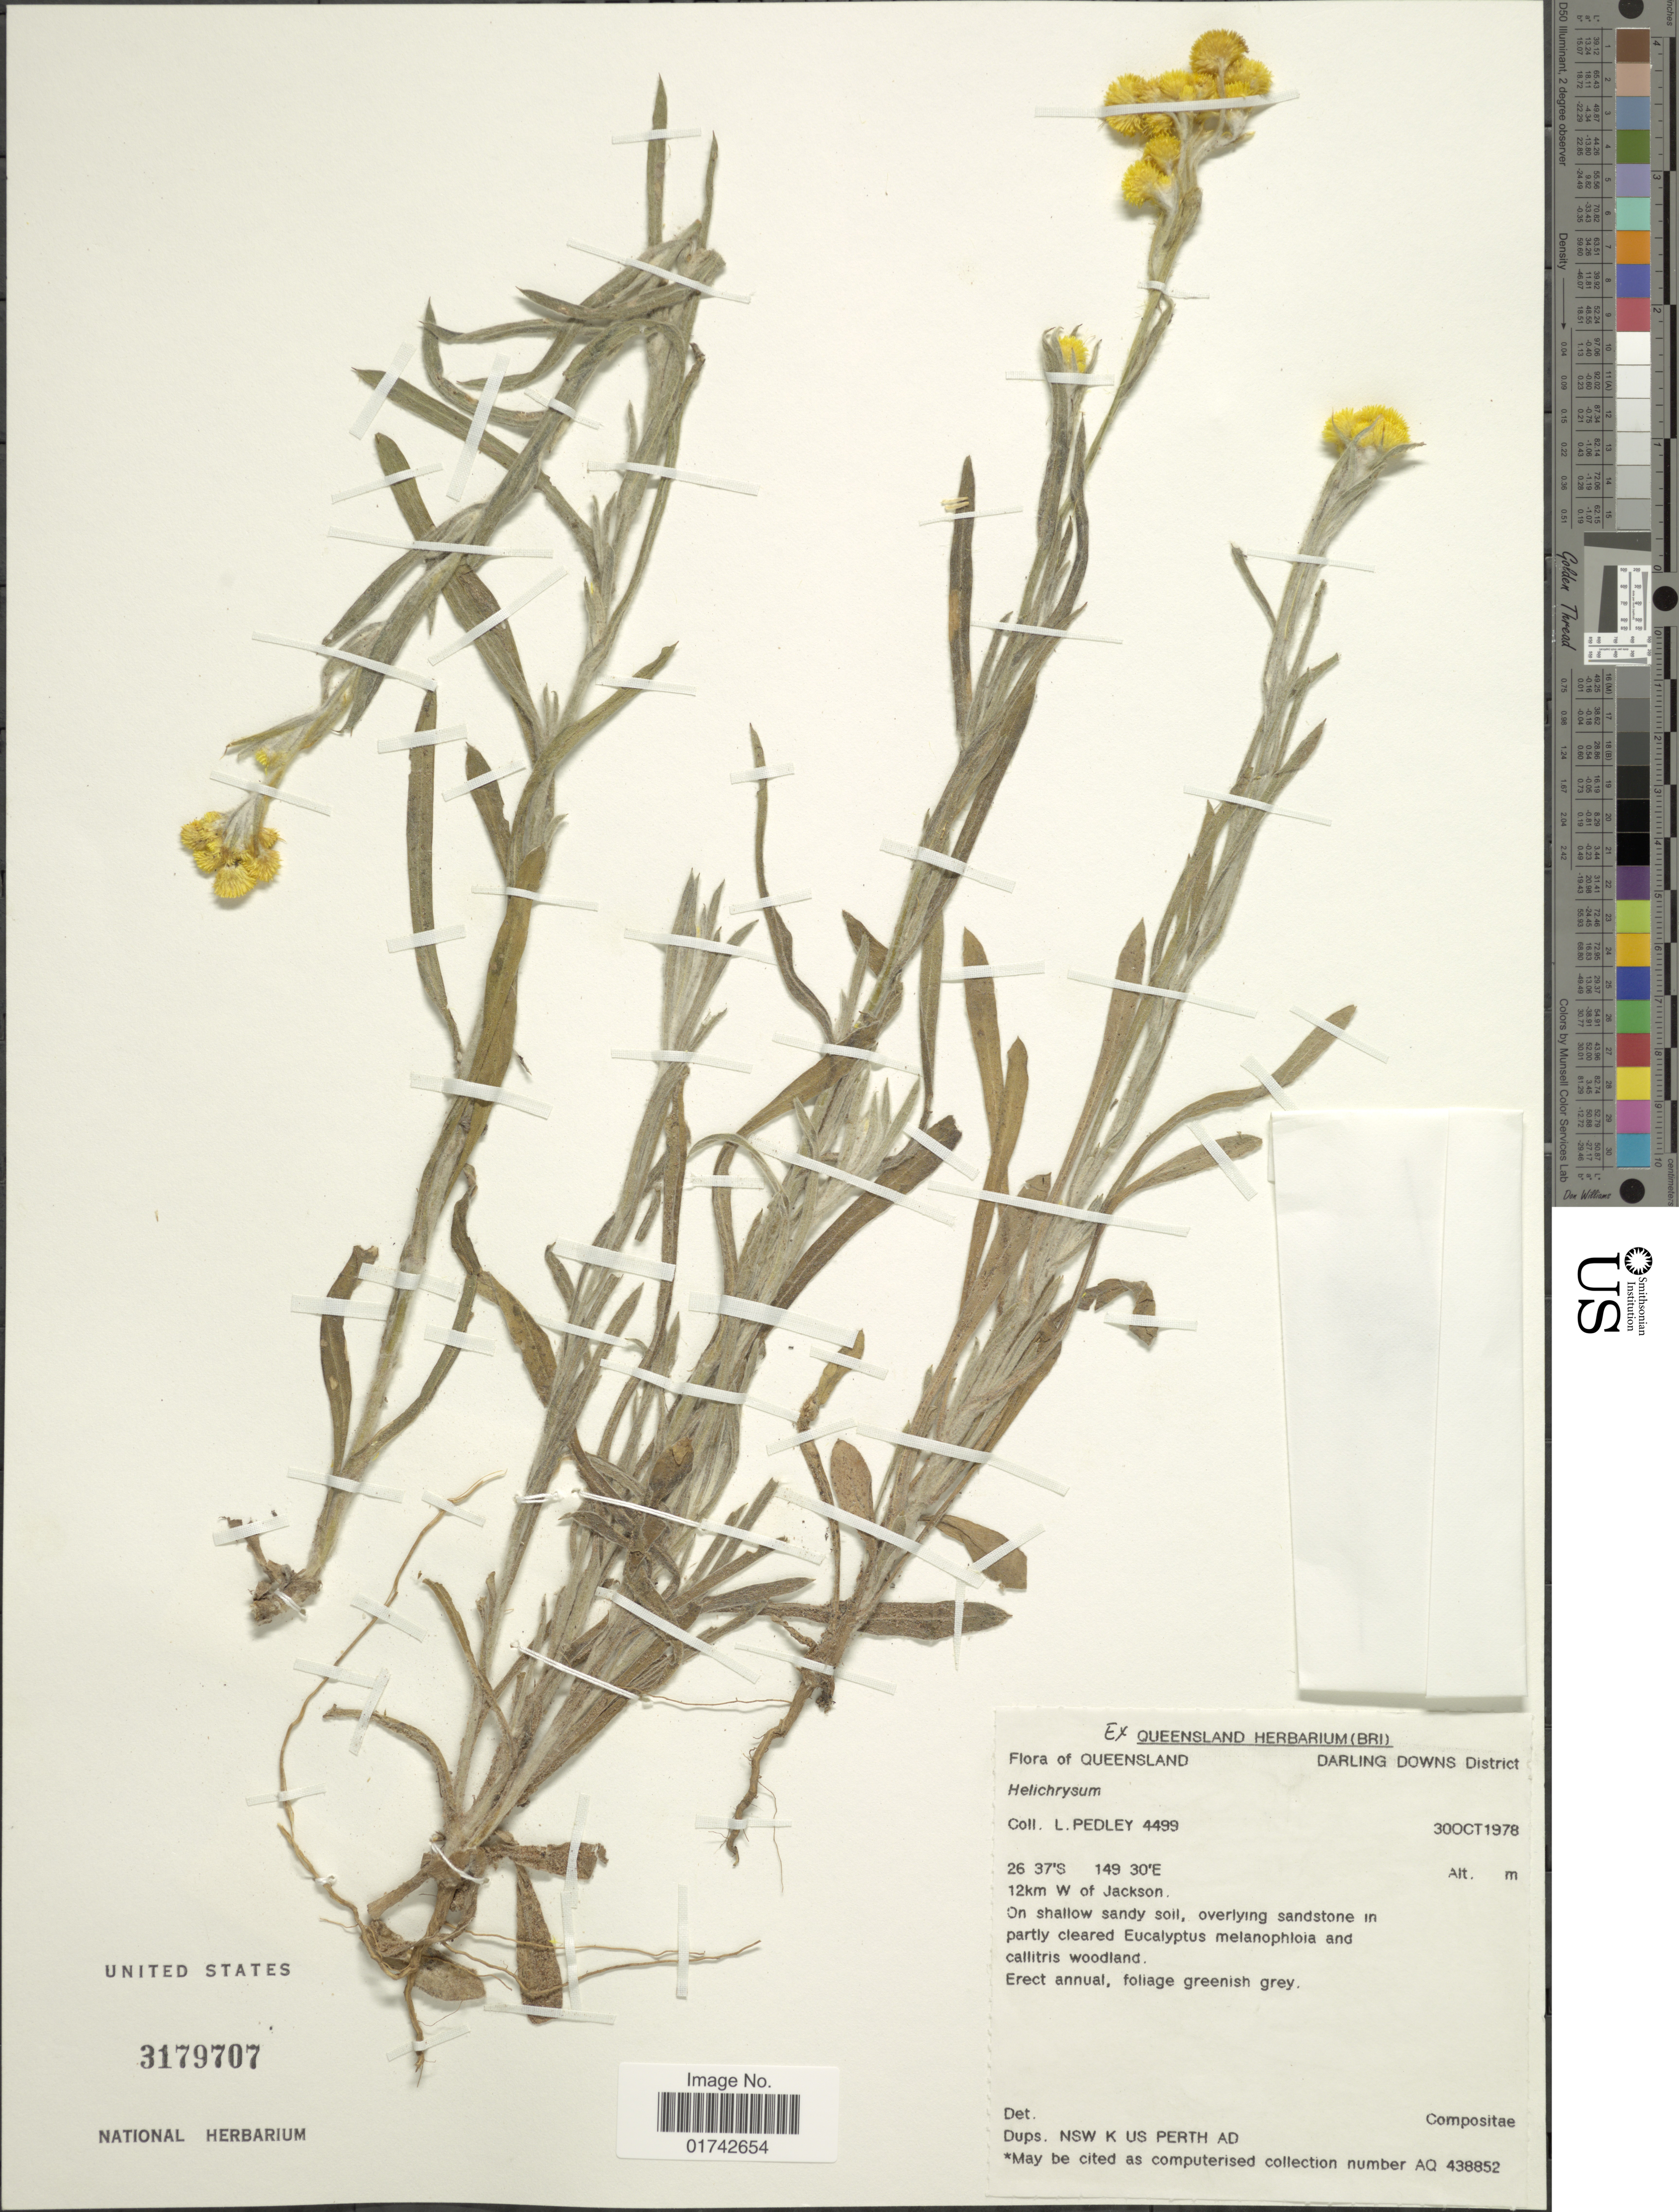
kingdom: Plantae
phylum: Tracheophyta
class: Magnoliopsida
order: Asterales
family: Asteraceae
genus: Helichrysum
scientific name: Helichrysum sp.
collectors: L. Pedley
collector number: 4499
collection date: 1978-10-30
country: Australia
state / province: Queensland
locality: Darling Downs District. 12km W of Jackson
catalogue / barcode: US 3179707